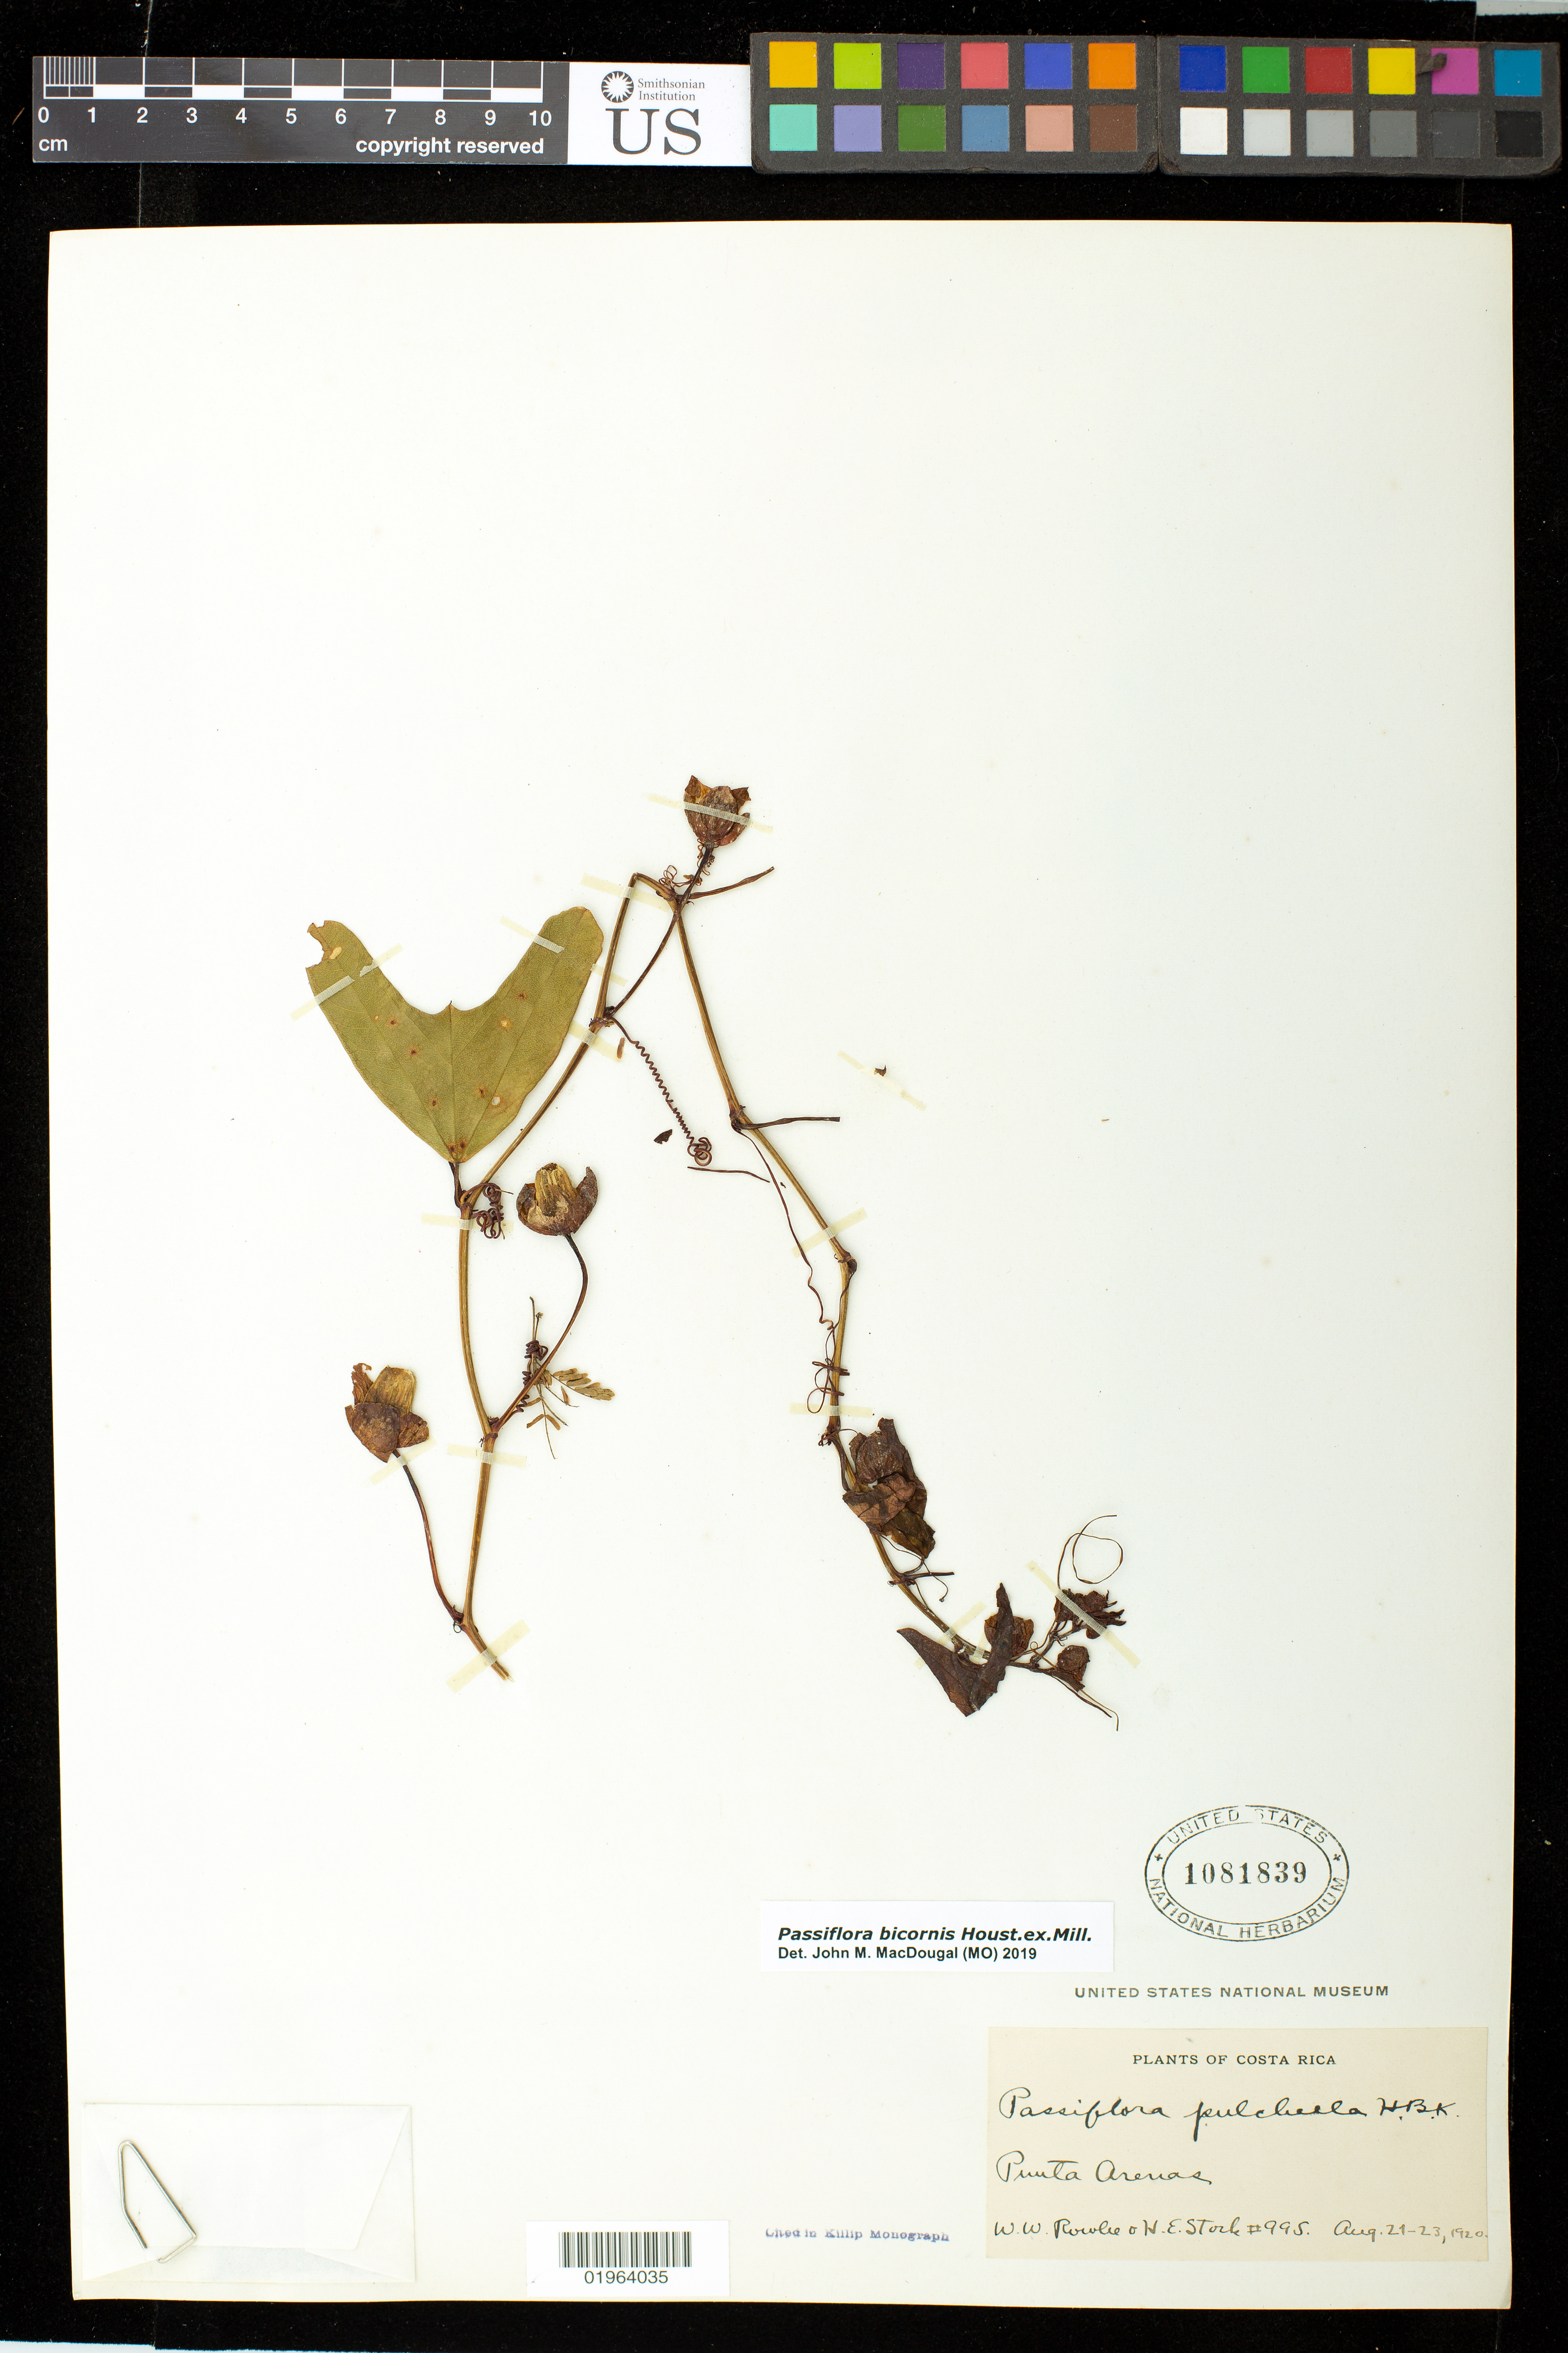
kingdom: Plantae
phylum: Tracheophyta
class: Magnoliopsida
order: Malpighiales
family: Passifloraceae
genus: Passiflora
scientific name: Passiflora bicornis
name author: Houst. ex Mill.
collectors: W. W. Rowlee & H. E. Stork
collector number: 995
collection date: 1920-08-21/1920-08-23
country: Costa Rica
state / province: Puntarenas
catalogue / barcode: US 1081839